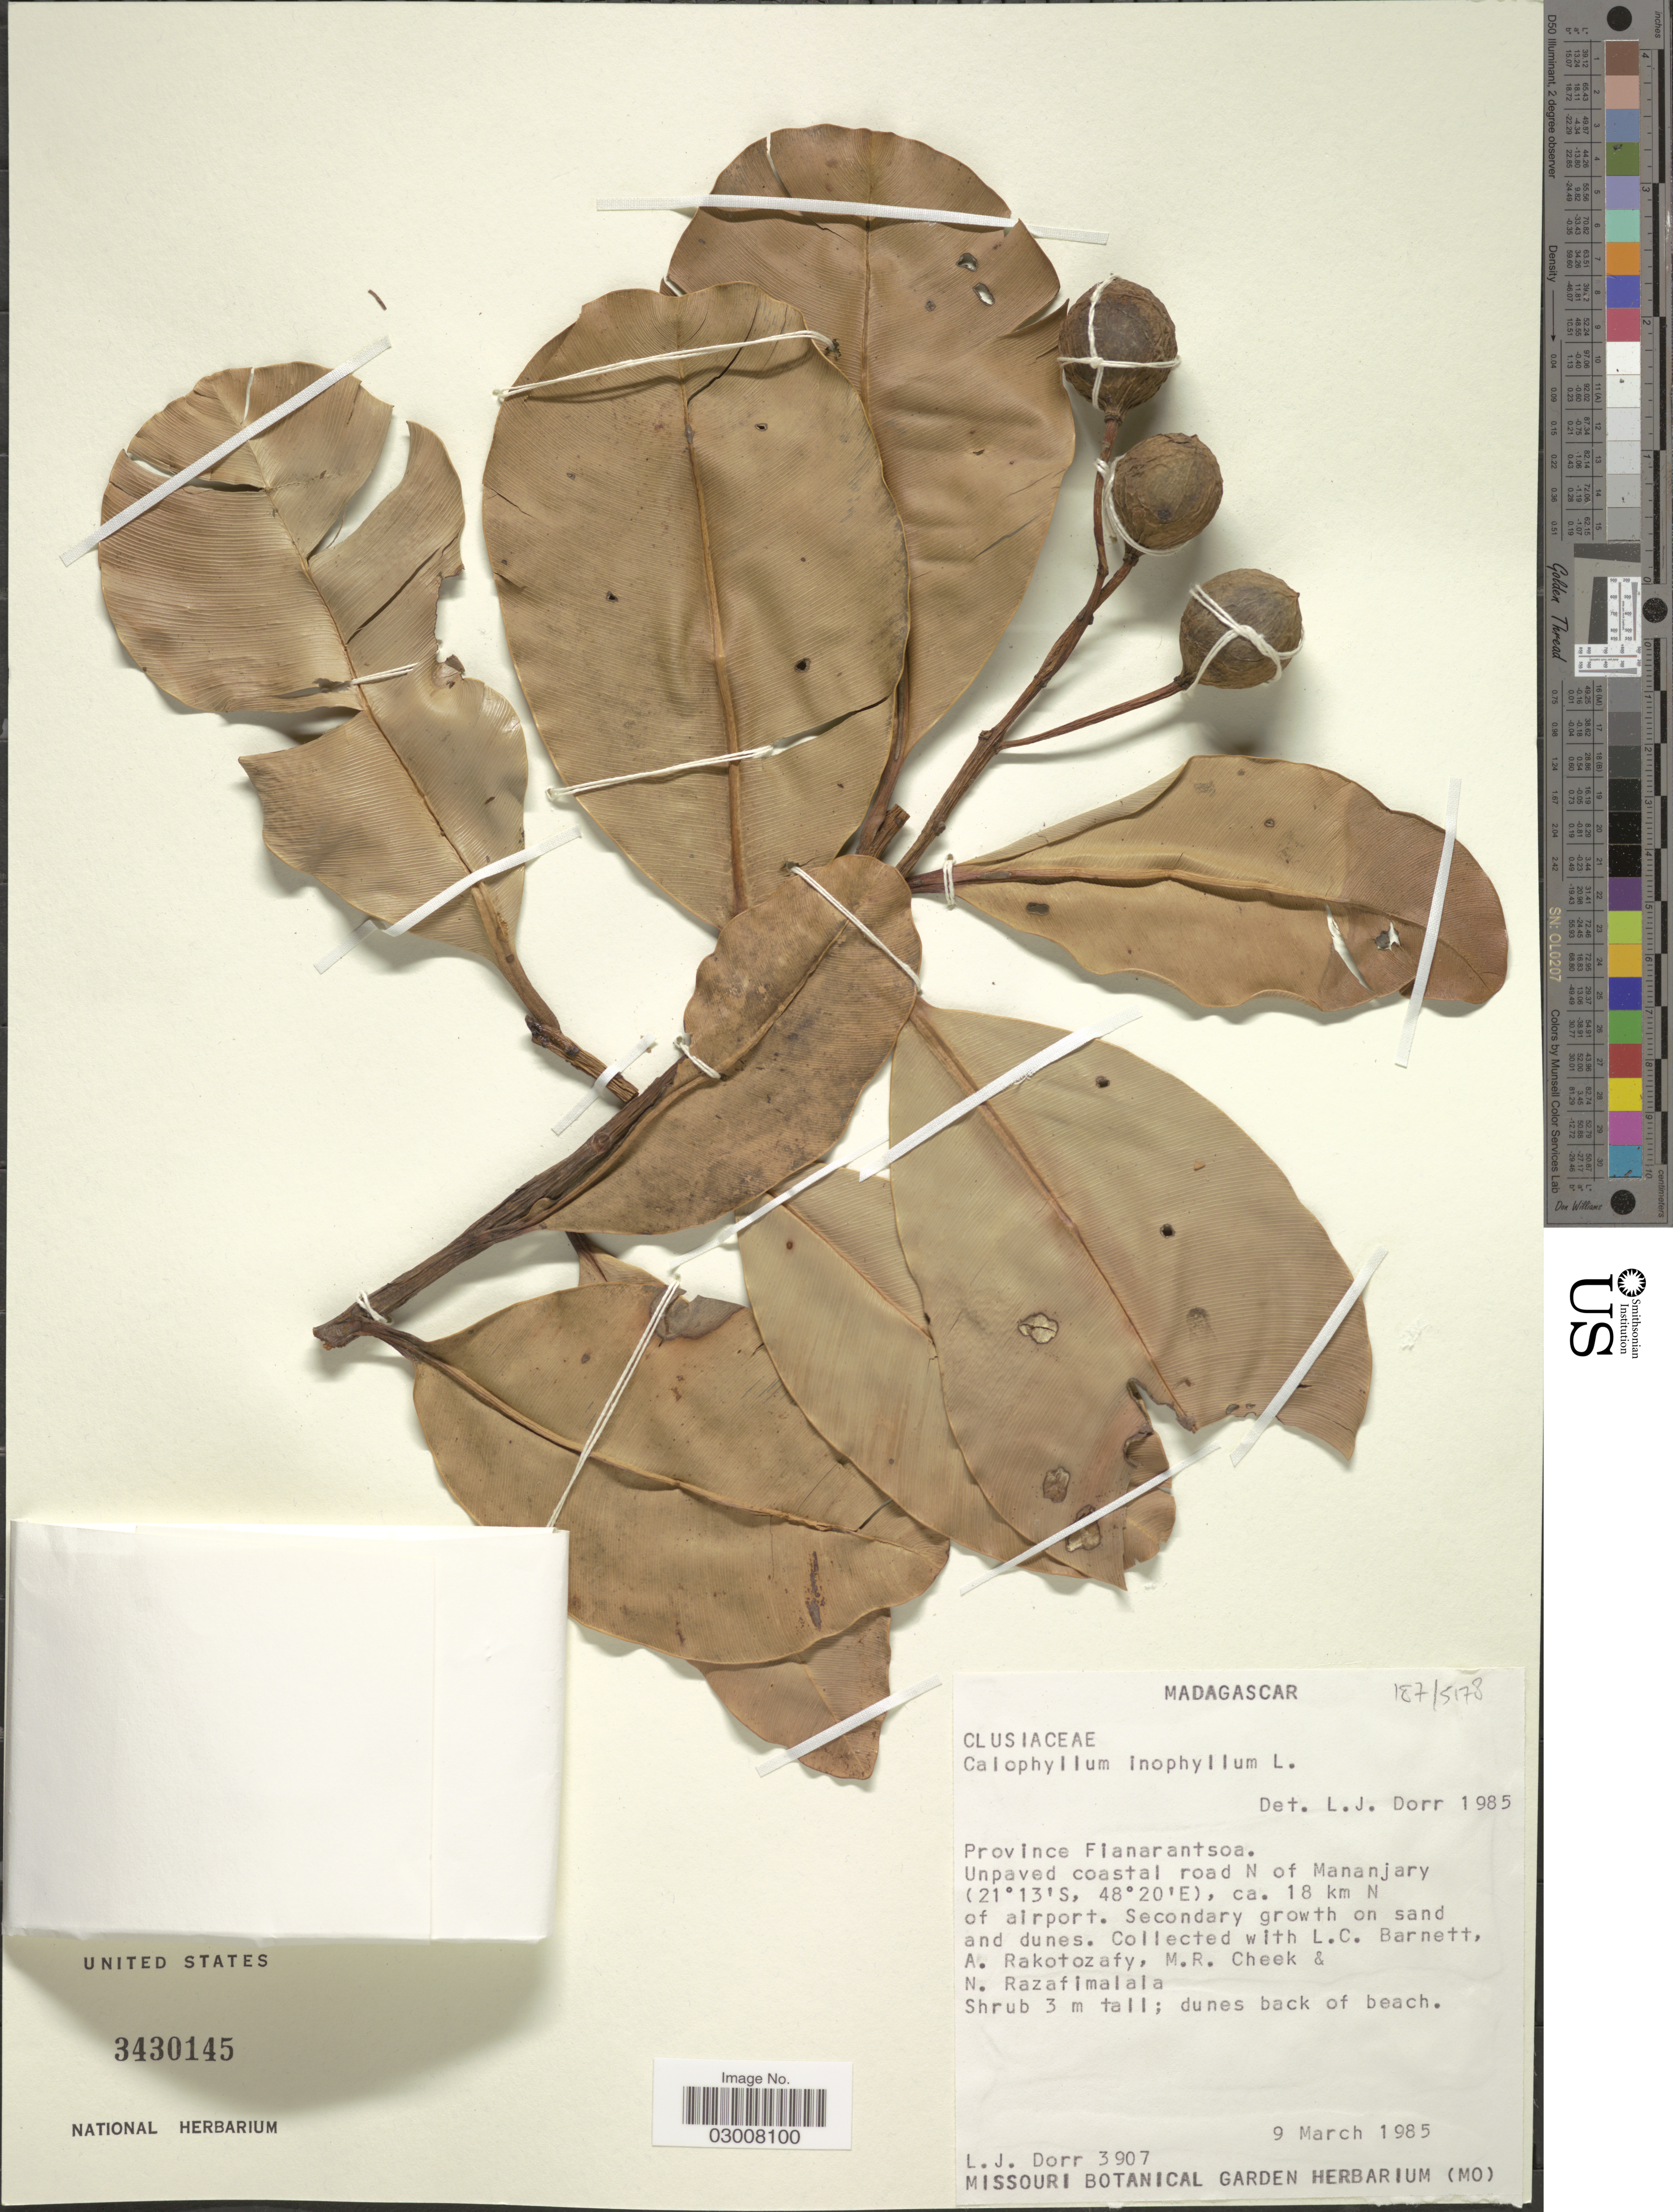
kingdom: Plantae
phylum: Tracheophyta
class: Magnoliopsida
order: Malpighiales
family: Calophyllaceae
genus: Calophyllum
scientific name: Calophyllum inophyllum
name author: L.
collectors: L. J. Dorr, L. C. Barnett, A. Rakotozafy, M. Cheek & N. Razafimalala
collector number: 3907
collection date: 1985-03-09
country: Madagascar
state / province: Vatovavy Fitovinany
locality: Unpaved coastal road N of Mananjary, ca. 18 km N of airport.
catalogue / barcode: US 3430145